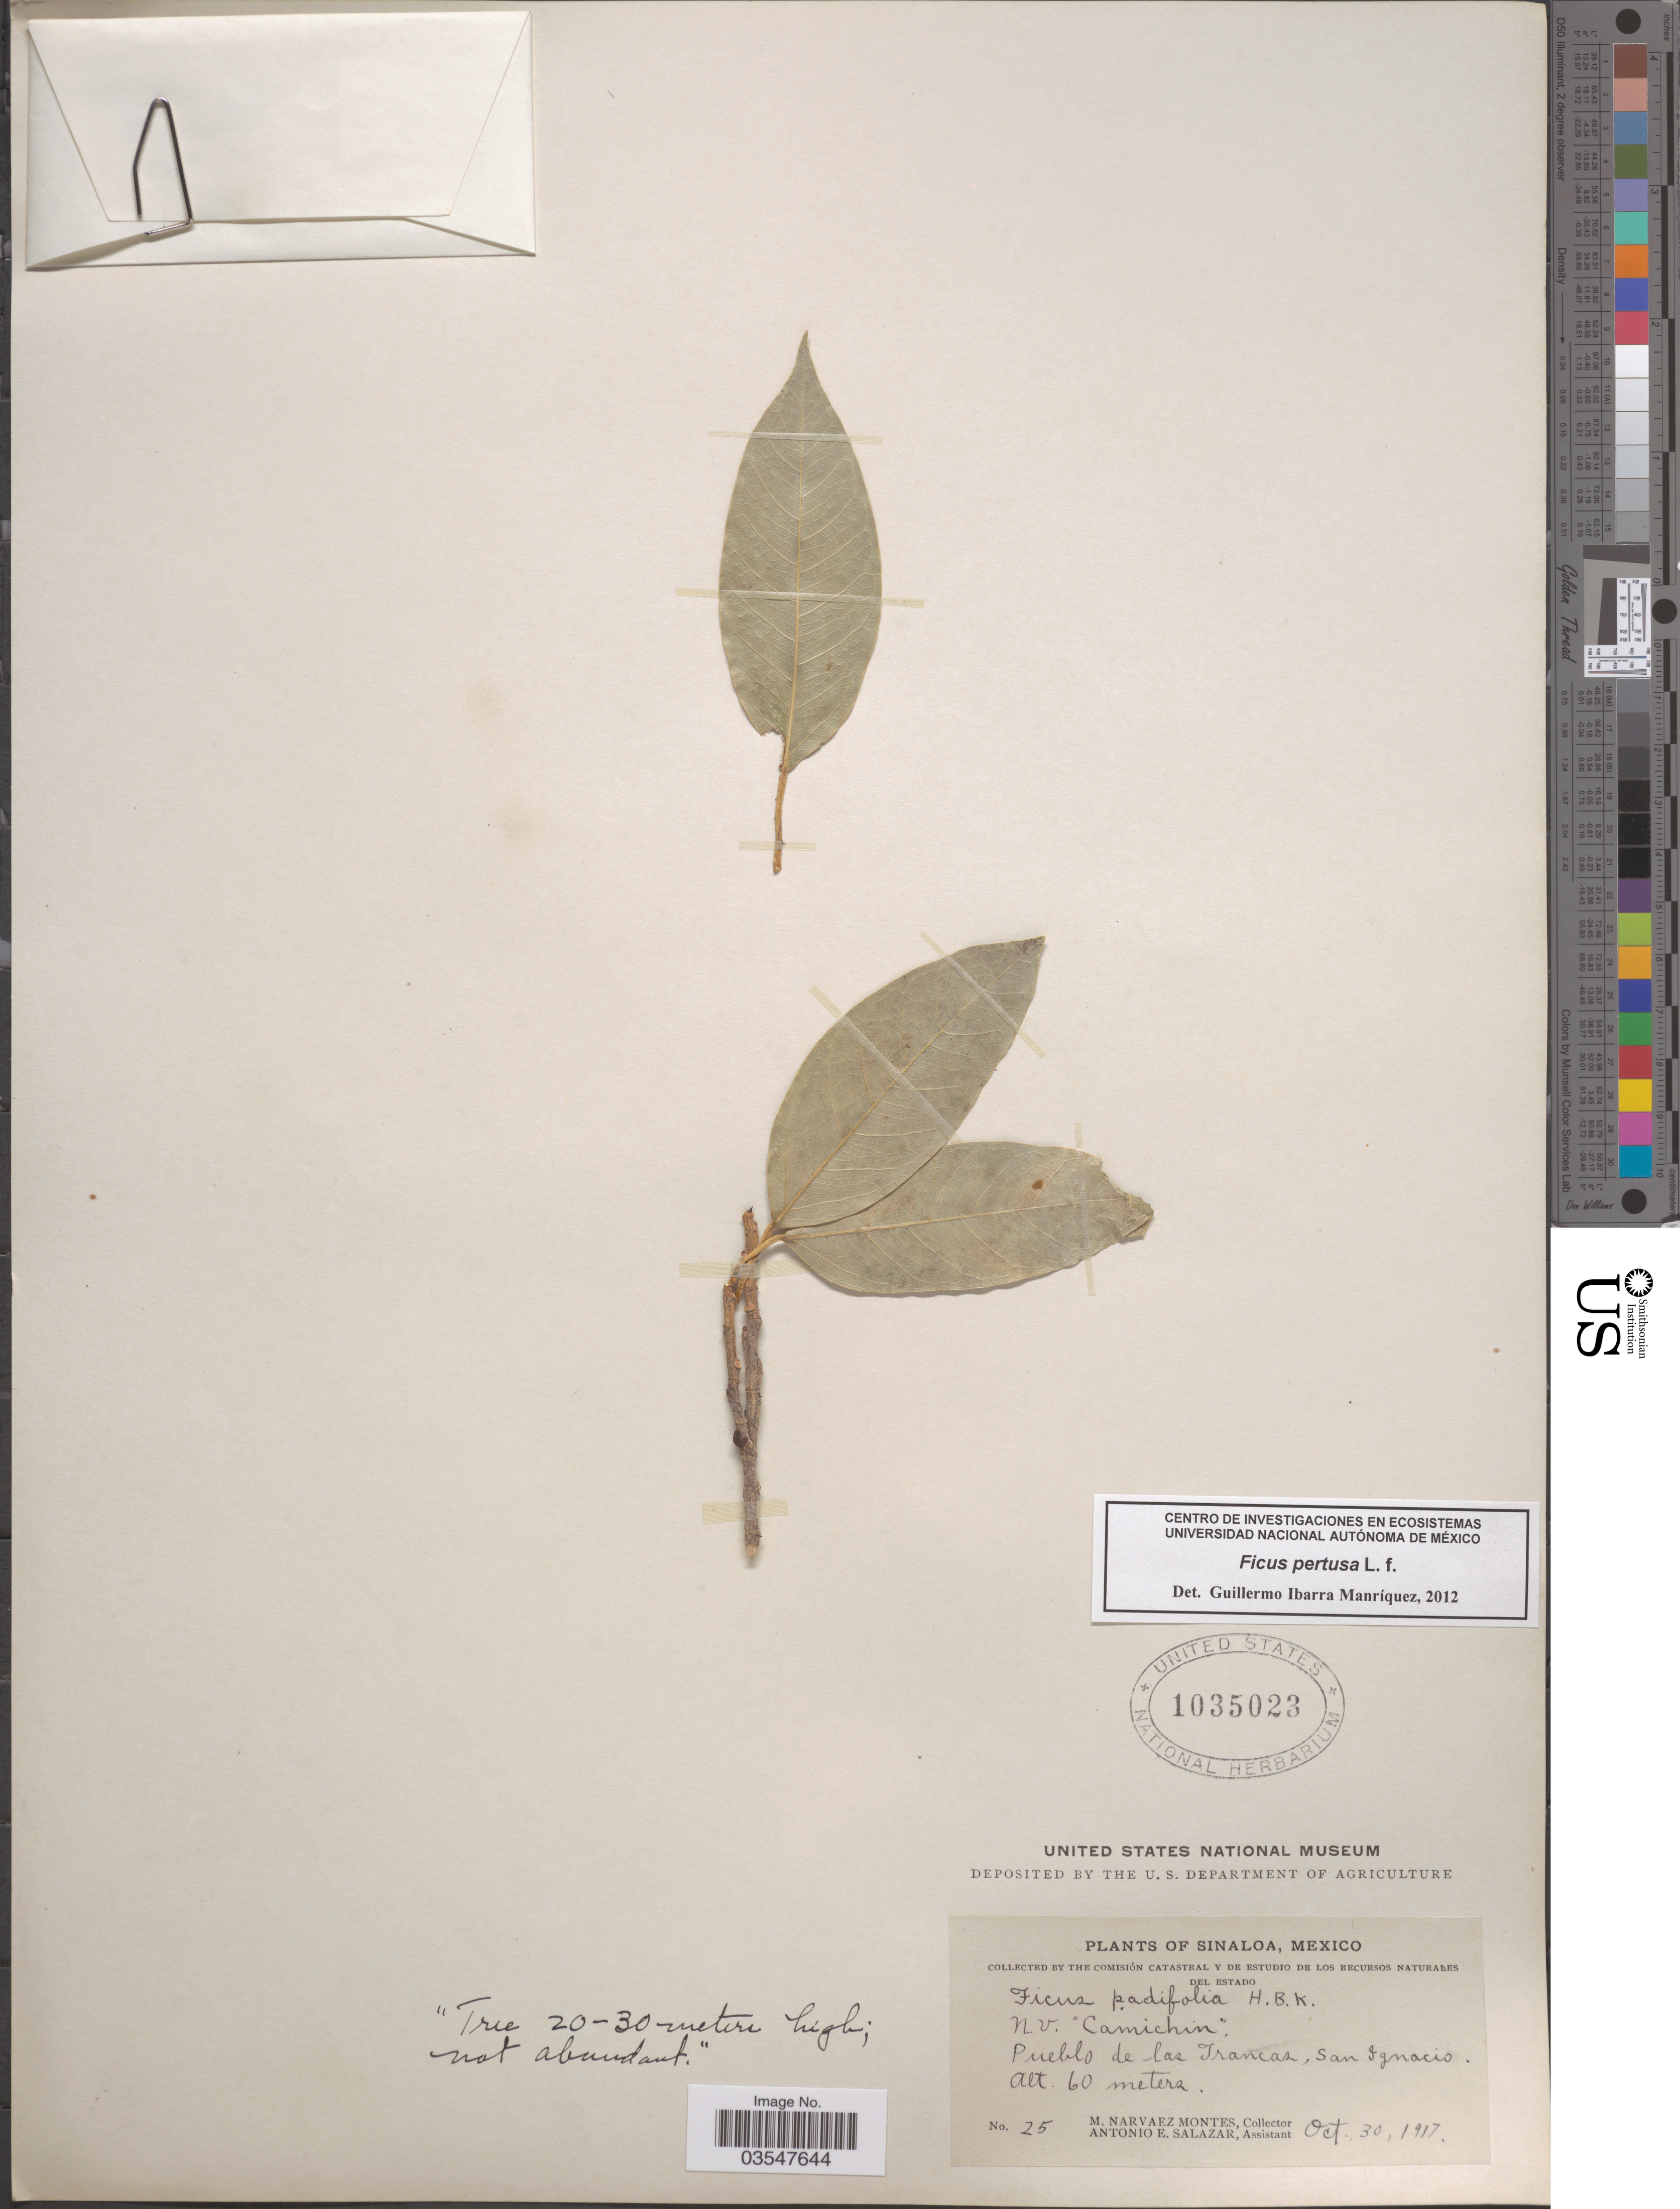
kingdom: Plantae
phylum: Tracheophyta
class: Magnoliopsida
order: Rosales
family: Moraceae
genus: Ficus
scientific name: Ficus pertusa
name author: L. f.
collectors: M. Narvaez-Montes & A. E. Salazar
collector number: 25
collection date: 1917-10-30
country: Mexico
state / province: Sinaloa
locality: Pueblo de las Trancas, San Ignacio.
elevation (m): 60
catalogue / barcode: US 1035023